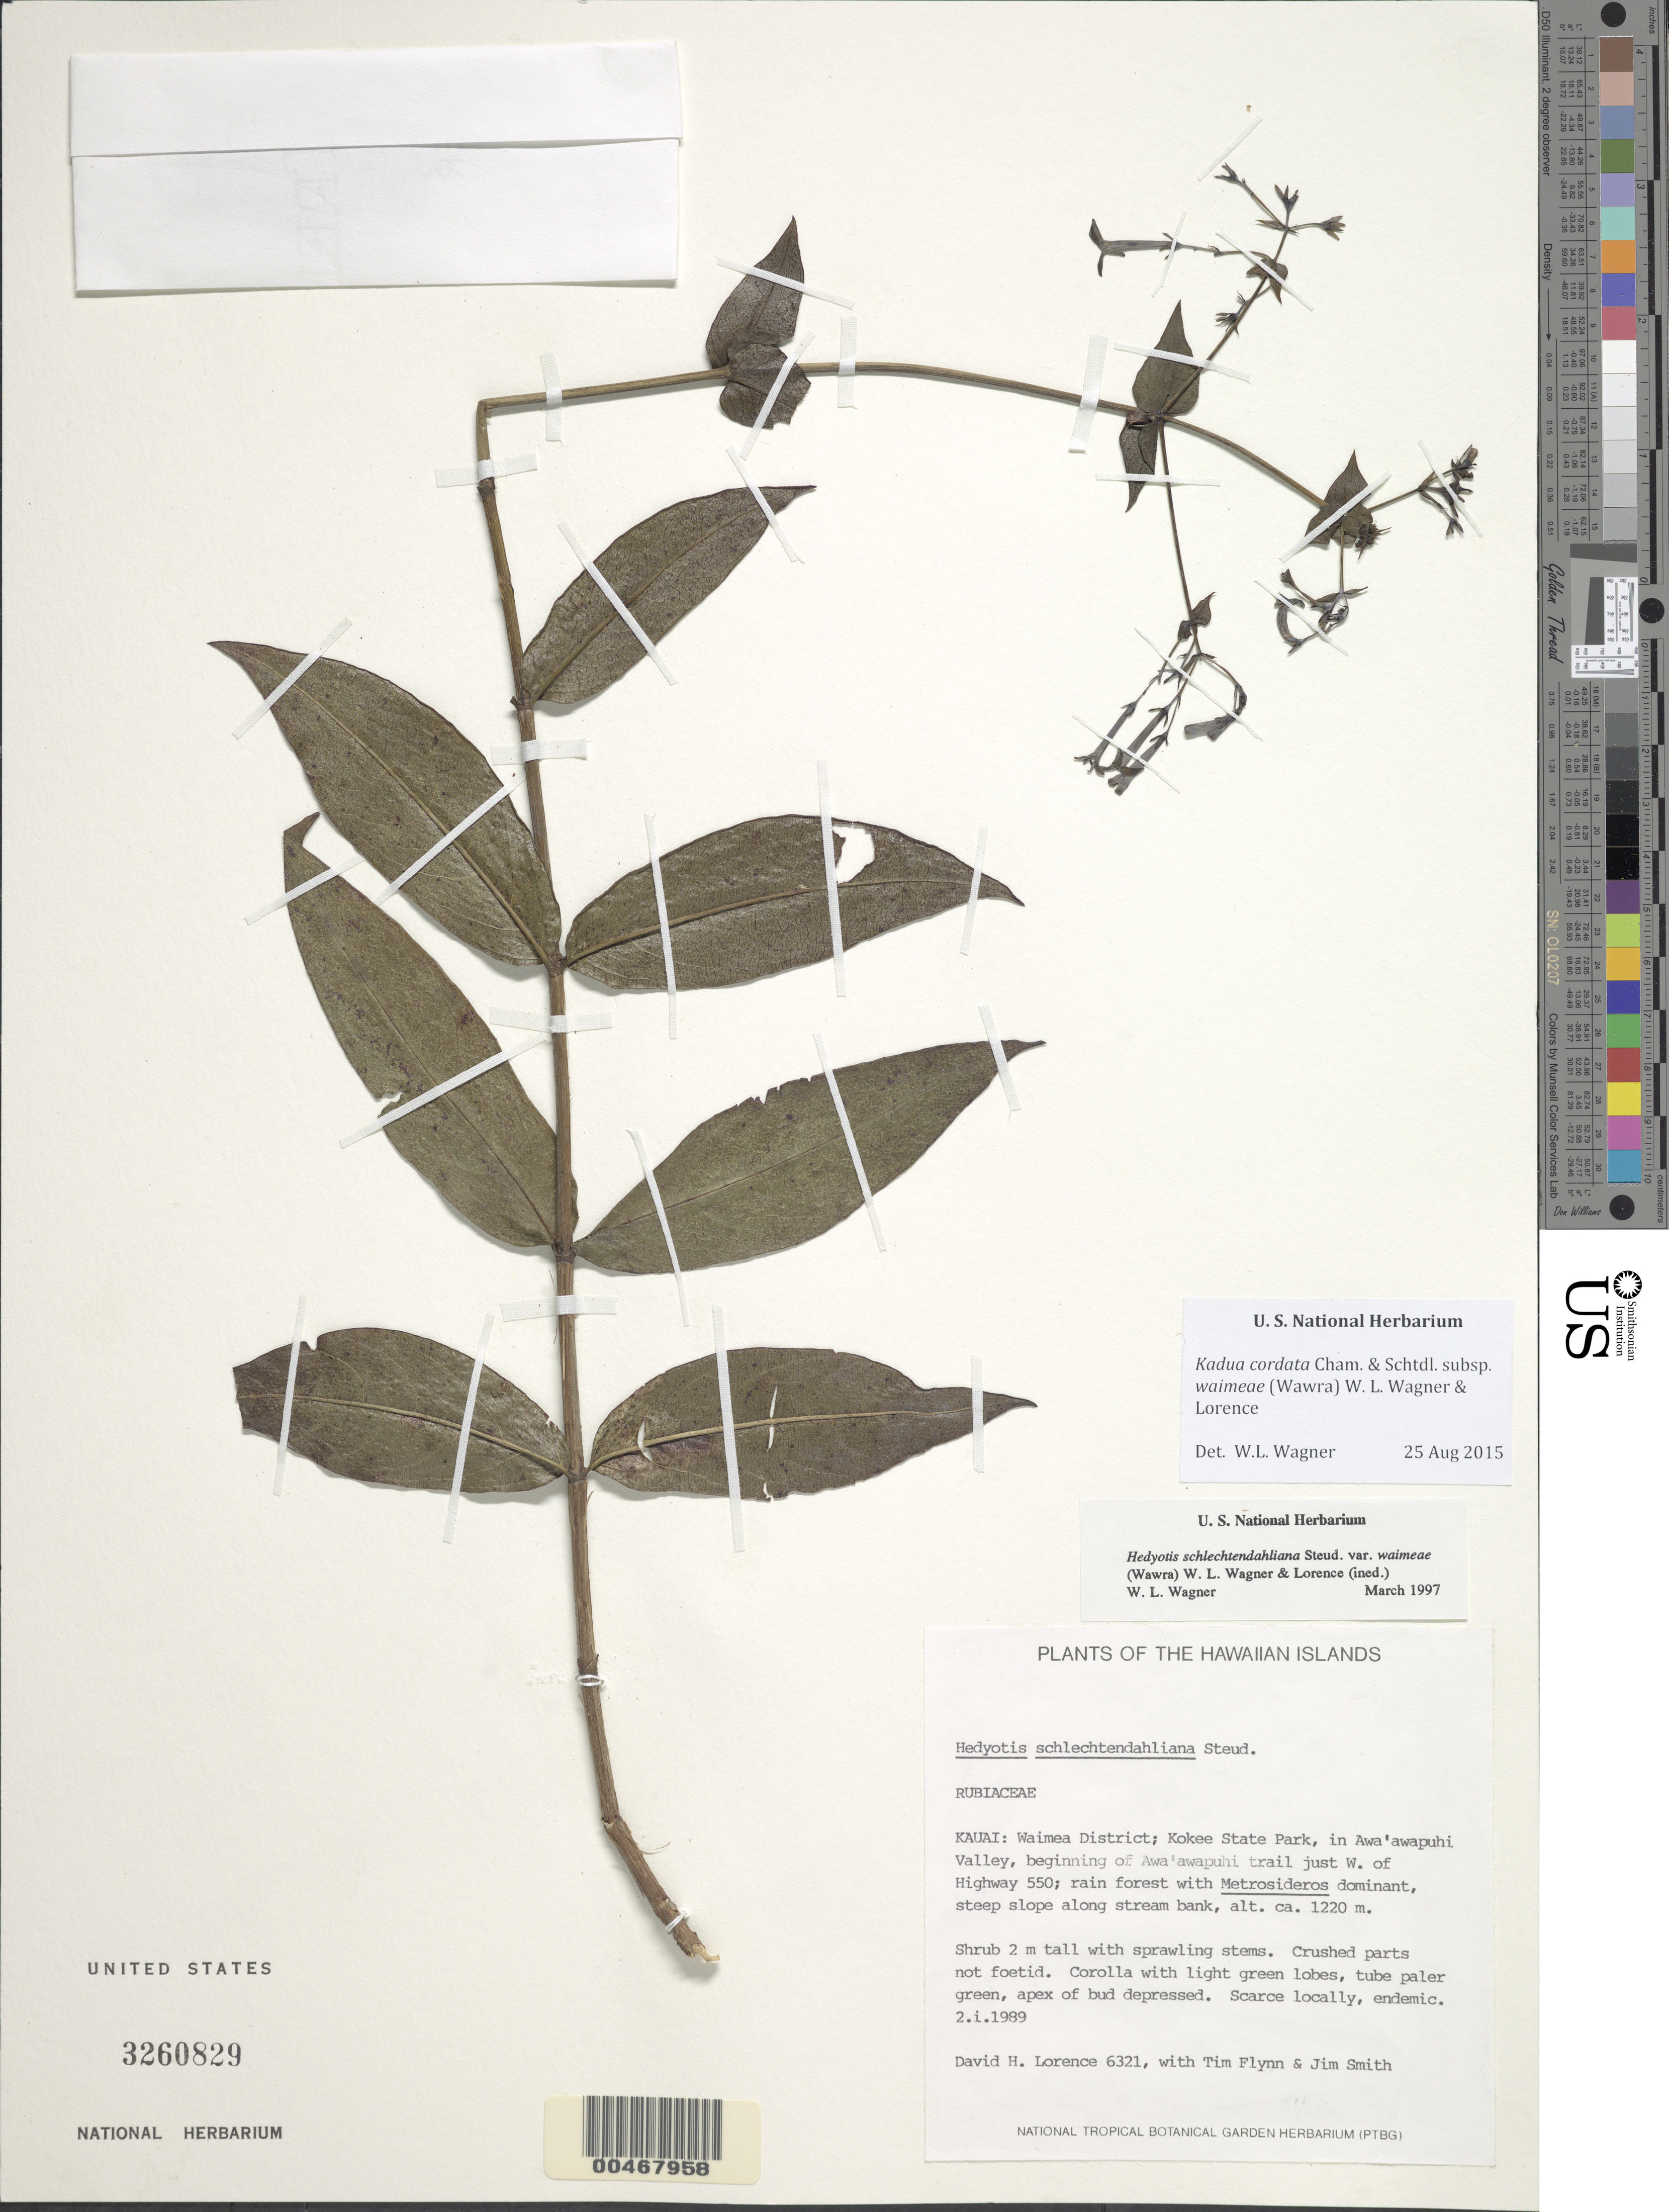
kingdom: Plantae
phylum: Tracheophyta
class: Magnoliopsida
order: Gentianales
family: Rubiaceae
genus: Kadua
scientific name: Kadua cordata subsp. waimeae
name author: (Wawra) W.L. Wagner & Lorence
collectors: D. Lorence, T. W. Flynn & J. Smith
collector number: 6321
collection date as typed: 2 Jan 1989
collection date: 1989-01-02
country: United States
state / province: Hawaii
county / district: Kauai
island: Kaua'i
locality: Waimea Dist., Kokee State Park, in Awa'awapuhi Valley, beginning of Awa'awapuhi trail just W of Hwy. 550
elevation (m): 1220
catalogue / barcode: US 3260829